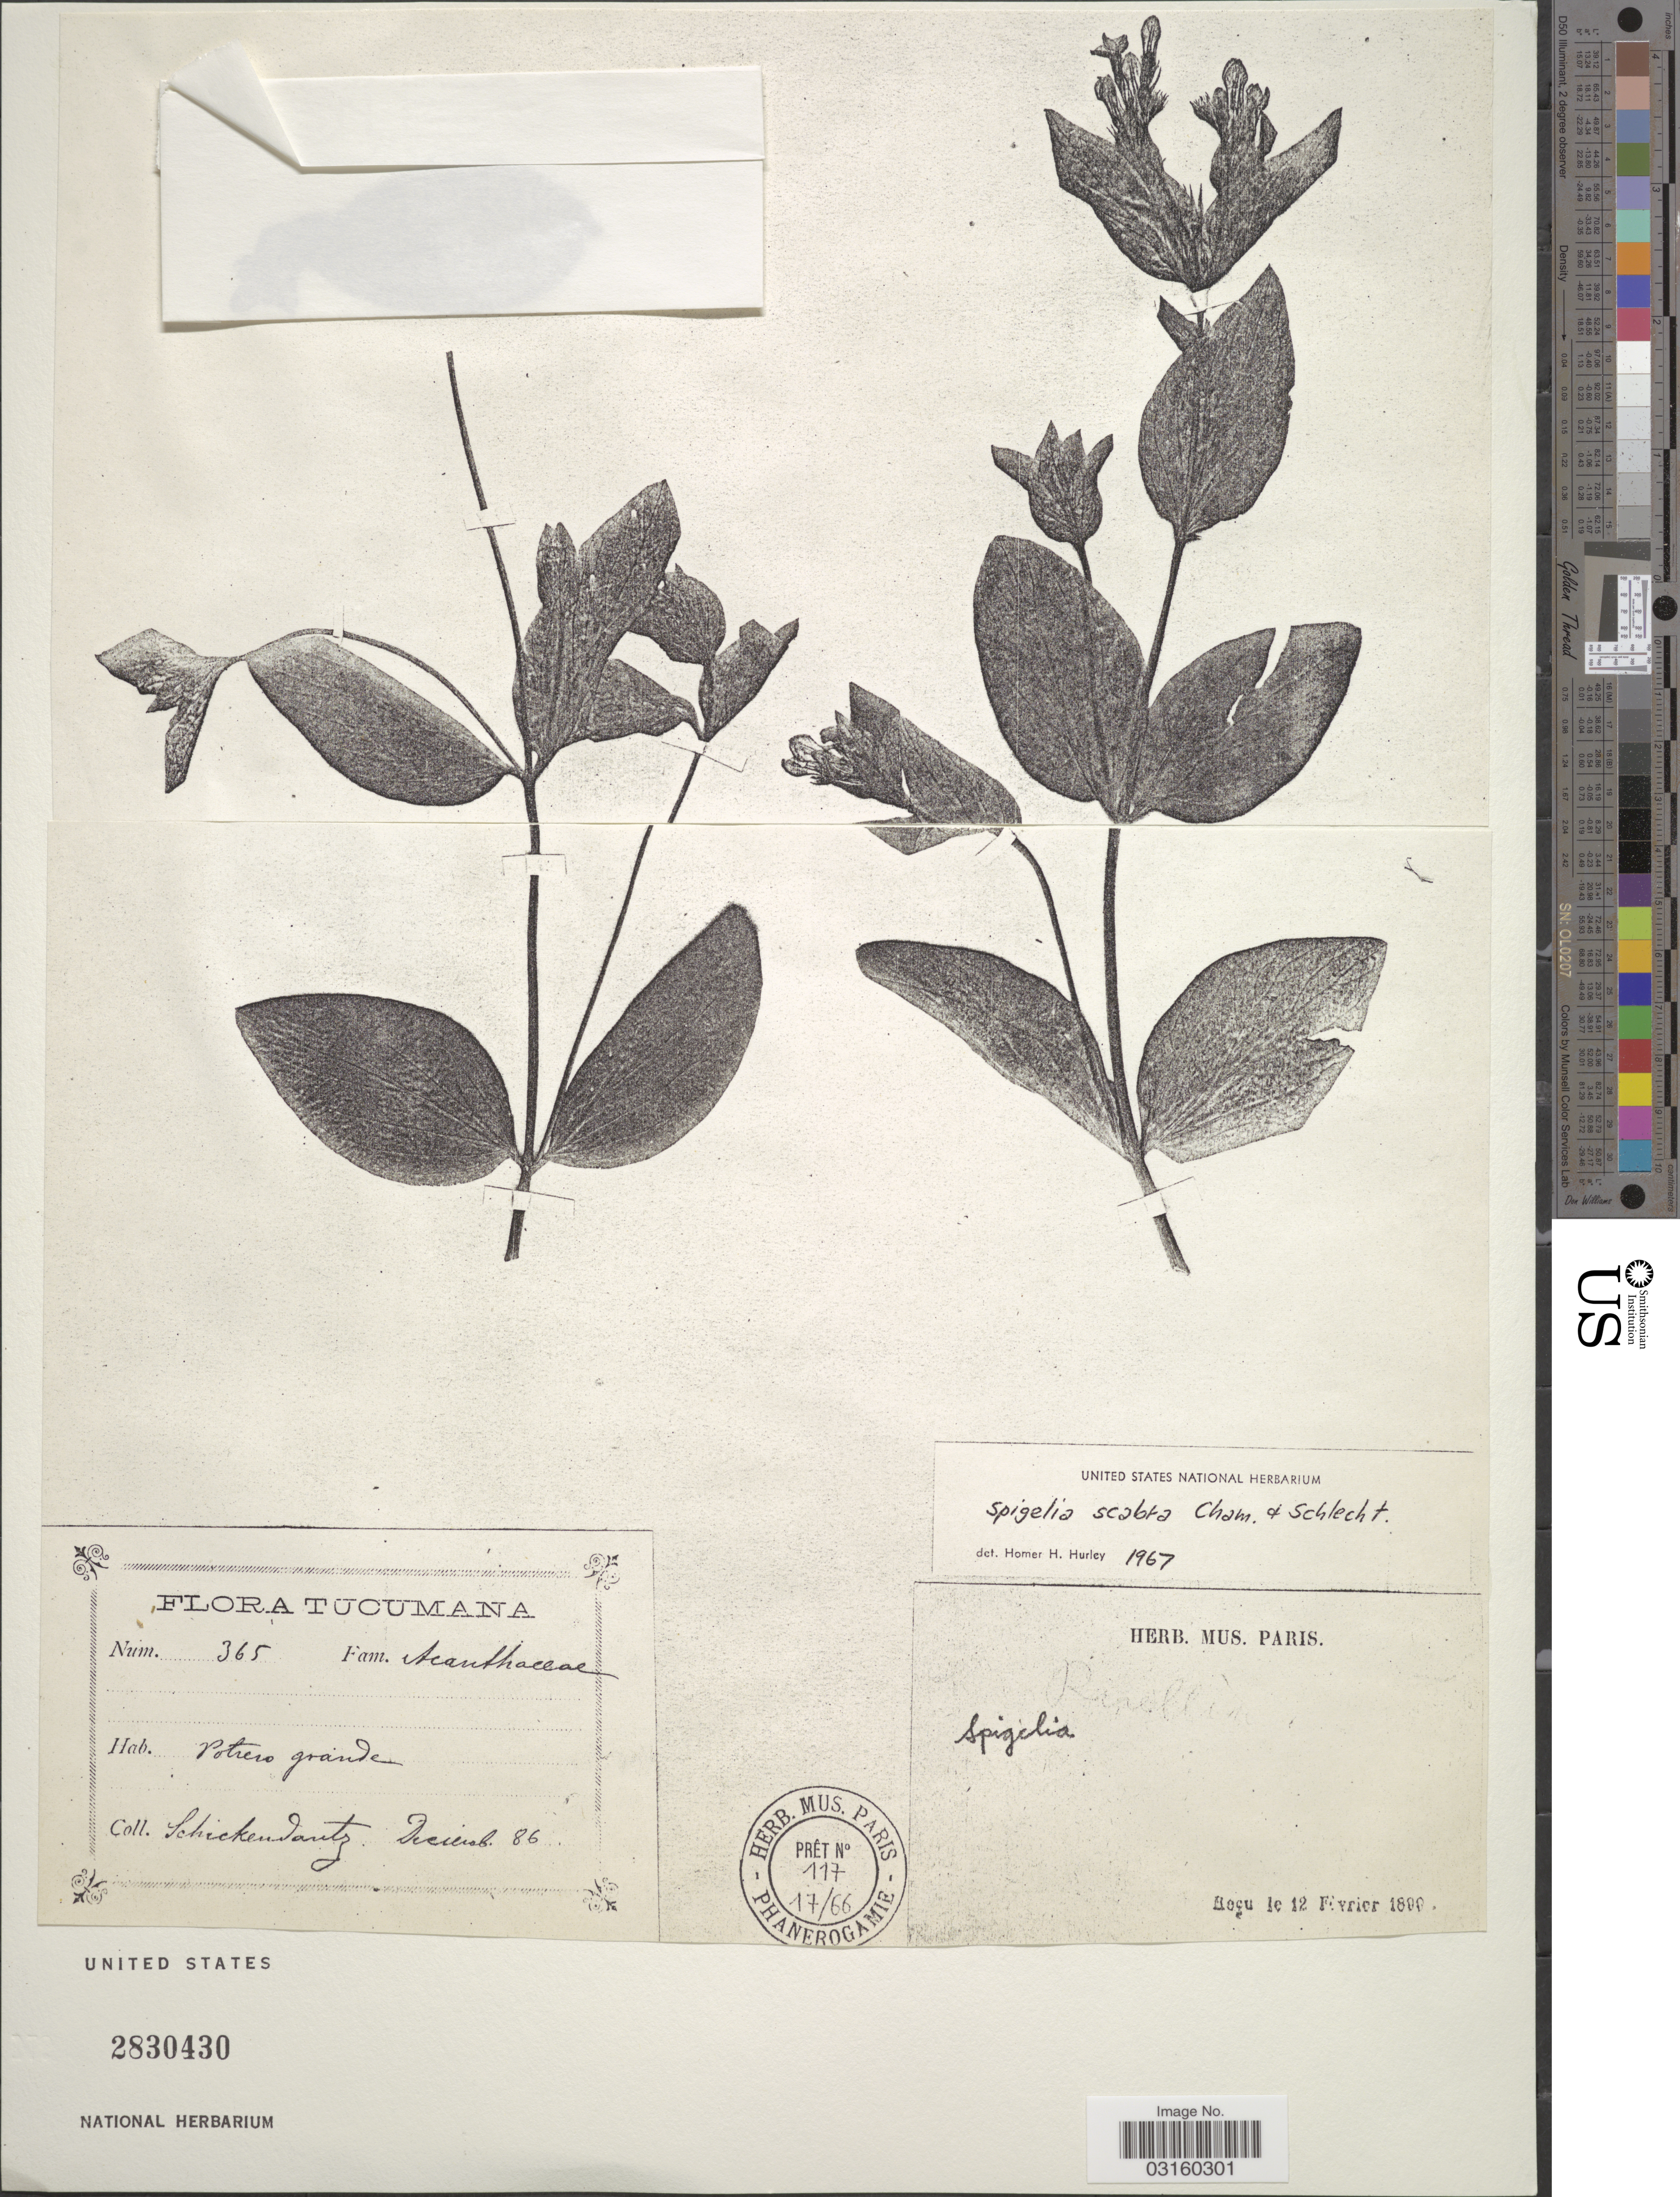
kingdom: Plantae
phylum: Tracheophyta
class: Magnoliopsida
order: Gentianales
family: Loganiaceae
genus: Spigelia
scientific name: Spigelia scabra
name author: Cham. & Schltdl.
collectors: Schickendantz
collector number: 365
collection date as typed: Transcribed d/m/y: /12/86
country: Argentina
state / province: Tucuman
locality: Tucumana, Potrero grande.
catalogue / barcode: US 2830430